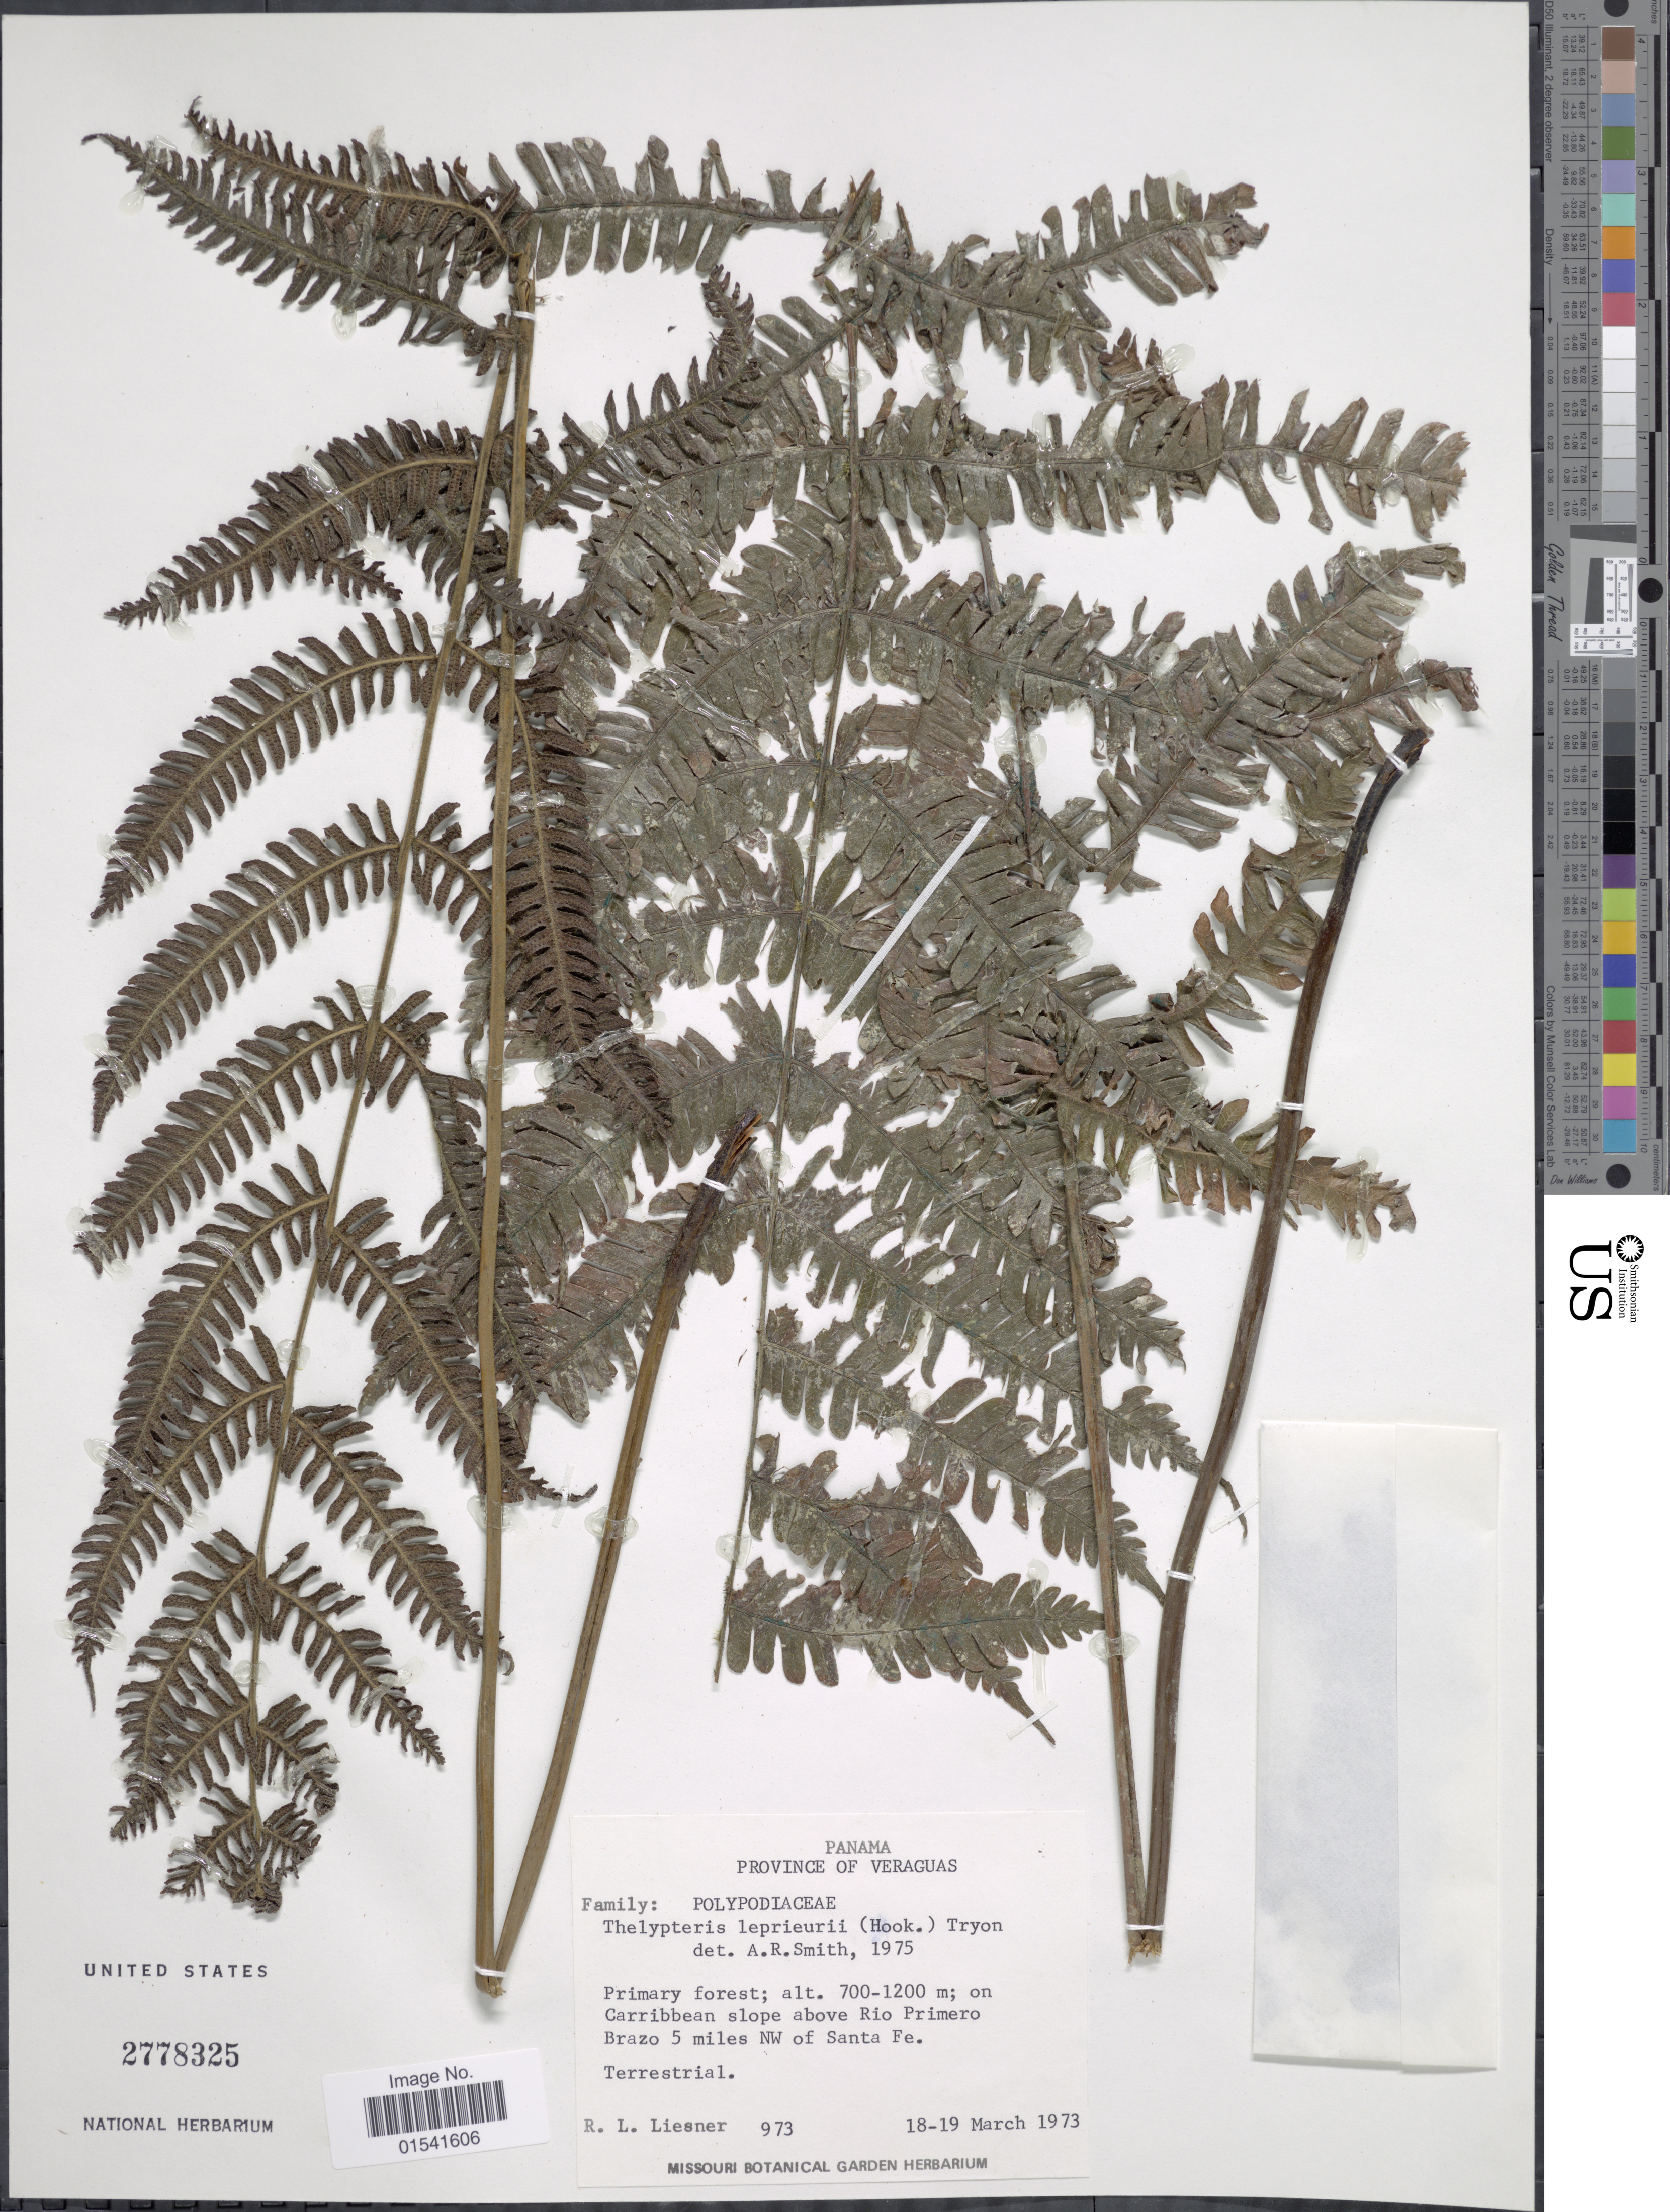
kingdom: Plantae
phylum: Tracheophyta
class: Polypodiopsida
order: Polypodiales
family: Thelypteridaceae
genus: Steiropteris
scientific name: Steiropteris leprieurii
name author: (Hook. f.) Pic. Serm.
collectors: R. L. Liesner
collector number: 973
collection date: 1973-03-18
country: Panama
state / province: Veraguas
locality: Caribbean slope above Rio Primero Brazo 5 miles NW of Santa fe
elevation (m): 700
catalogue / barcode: US 2778325